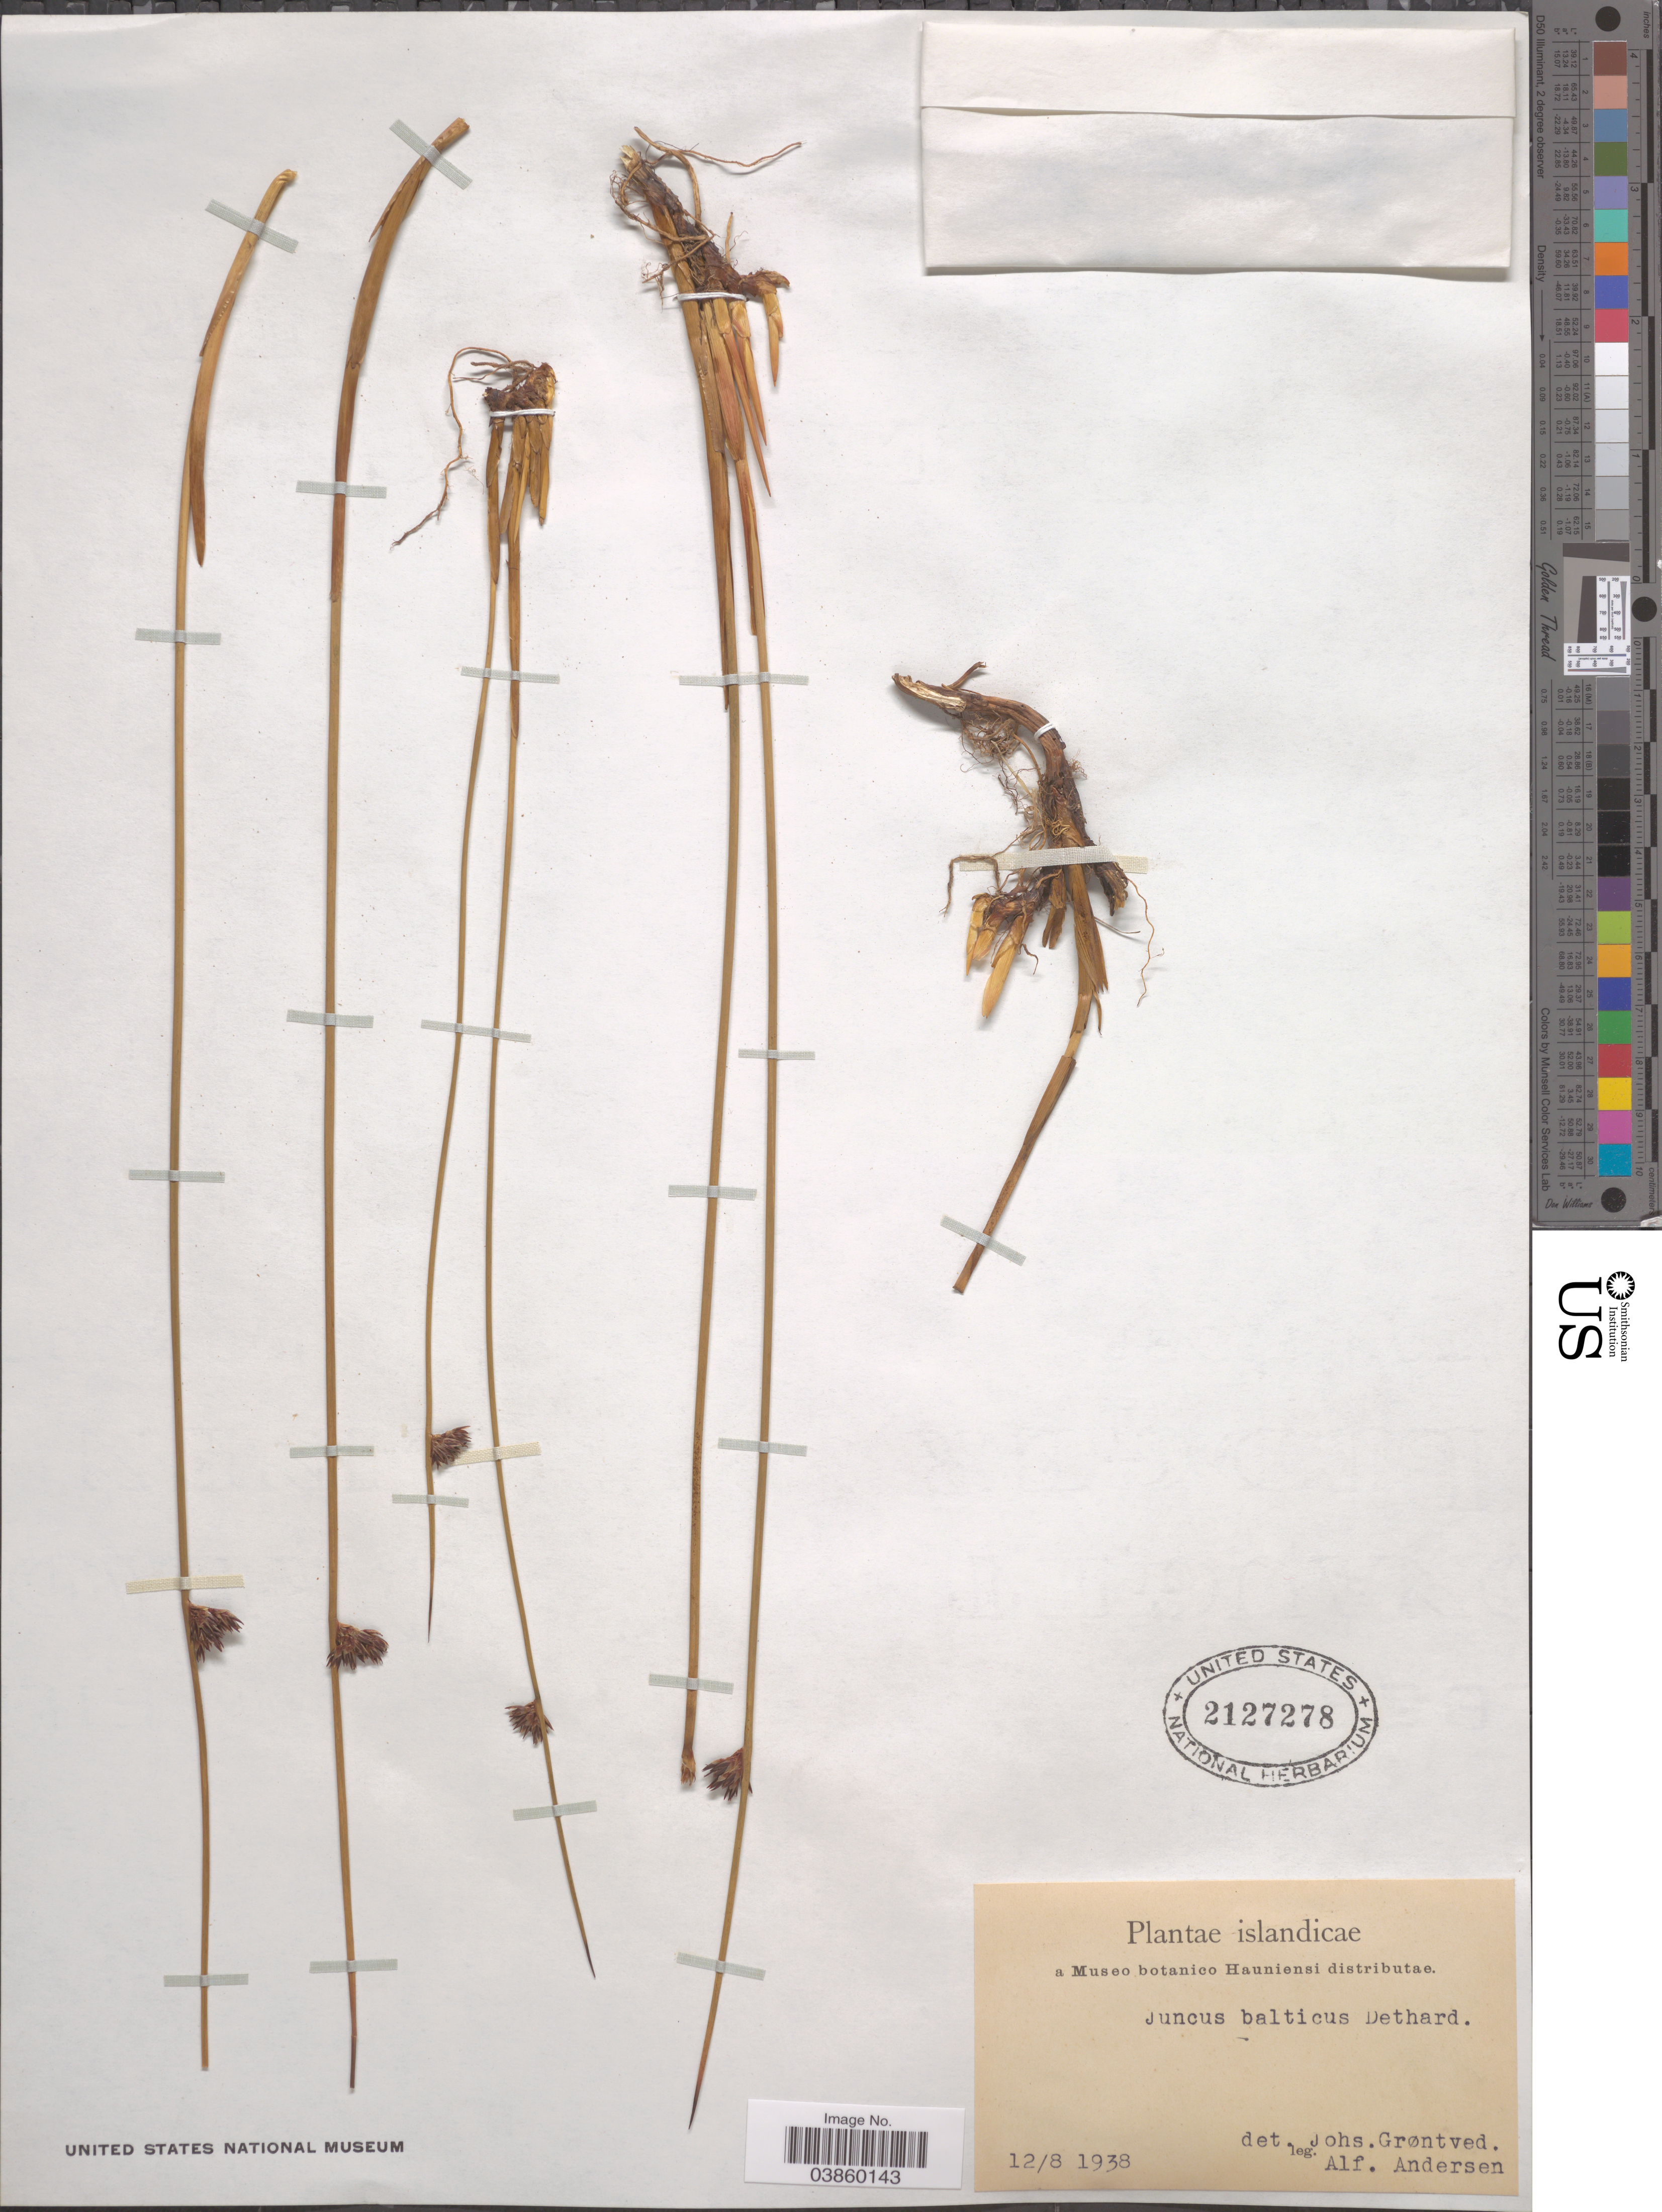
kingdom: Plantae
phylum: Tracheophyta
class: Liliopsida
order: Poales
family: Juncaceae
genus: Juncus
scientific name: Juncus balticus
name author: Willd.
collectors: A. Andersen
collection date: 1938-08-12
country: Iceland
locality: Islandicae.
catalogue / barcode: US 2127278